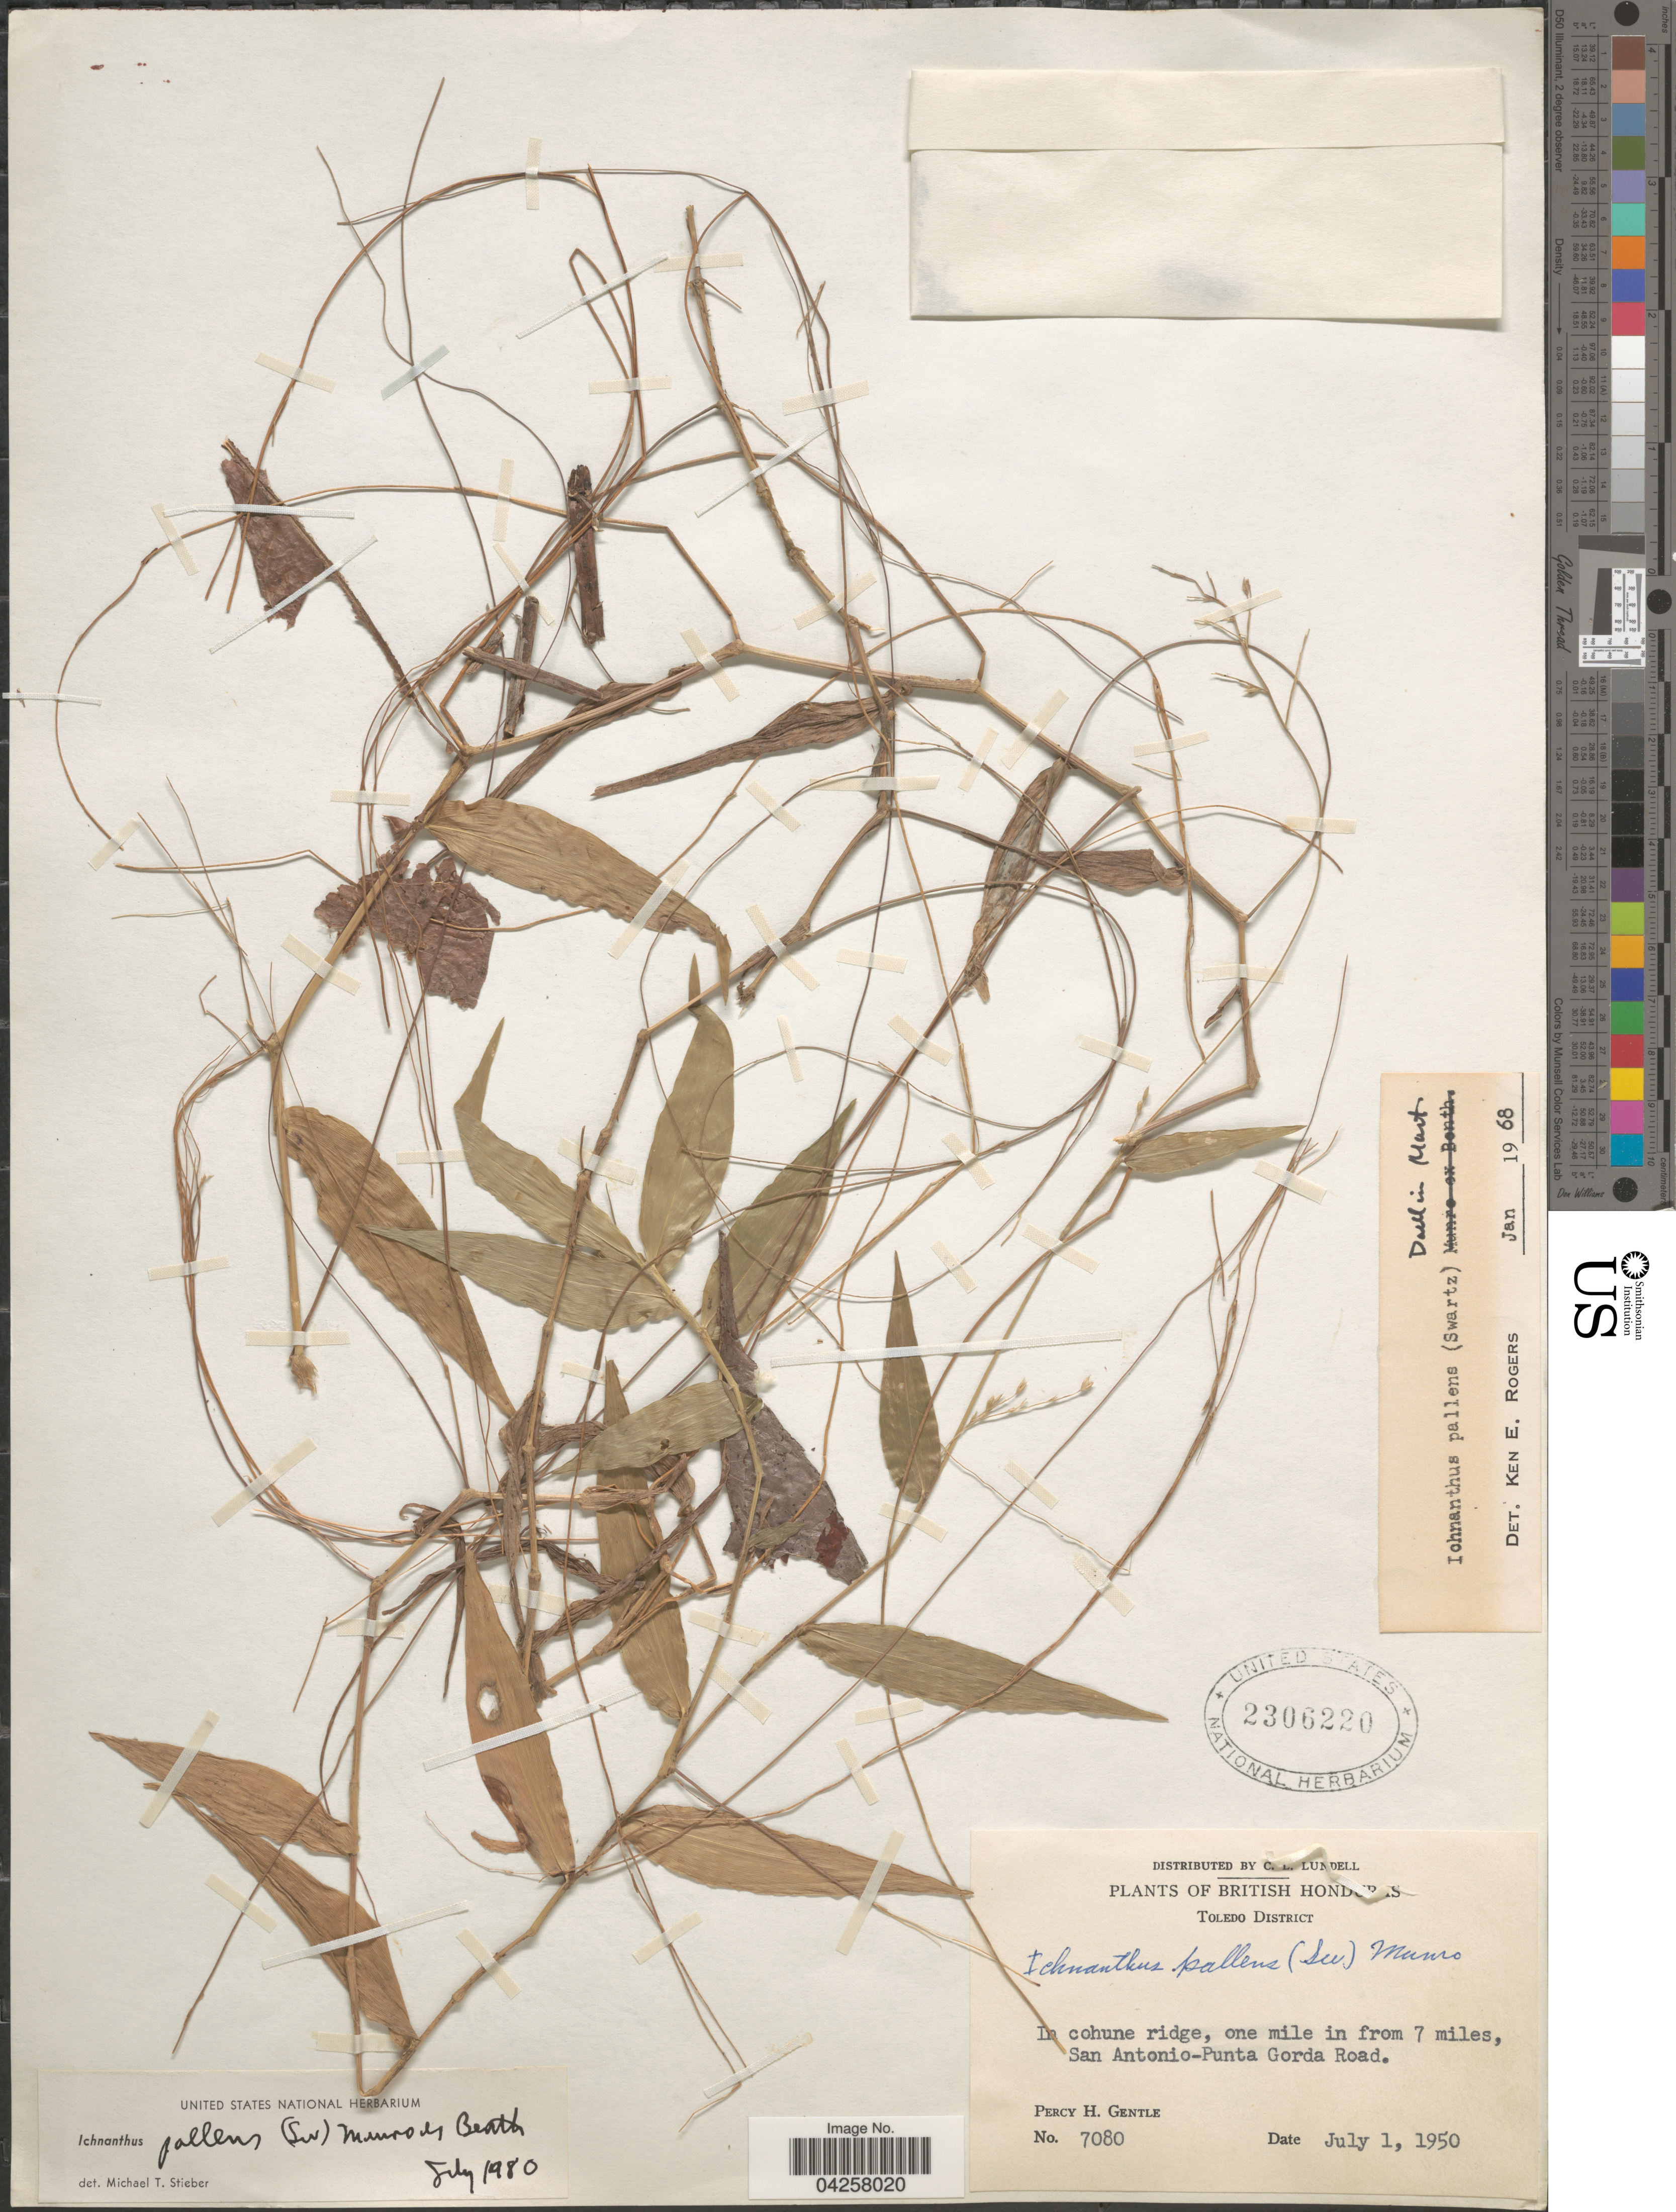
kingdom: Plantae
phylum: Tracheophyta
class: Liliopsida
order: Poales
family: Poaceae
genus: Ichnanthus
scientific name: Ichnanthus pallens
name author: (Sw.) Munro ex Benth.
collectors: P. H. Gentle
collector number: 7080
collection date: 1950-07-01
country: Belize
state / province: Toledo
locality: British Honduras. Toledo District. In cohune ridge, one mile in from 7 miles, San Antonio-Punta Gorda Road.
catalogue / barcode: US 2306220